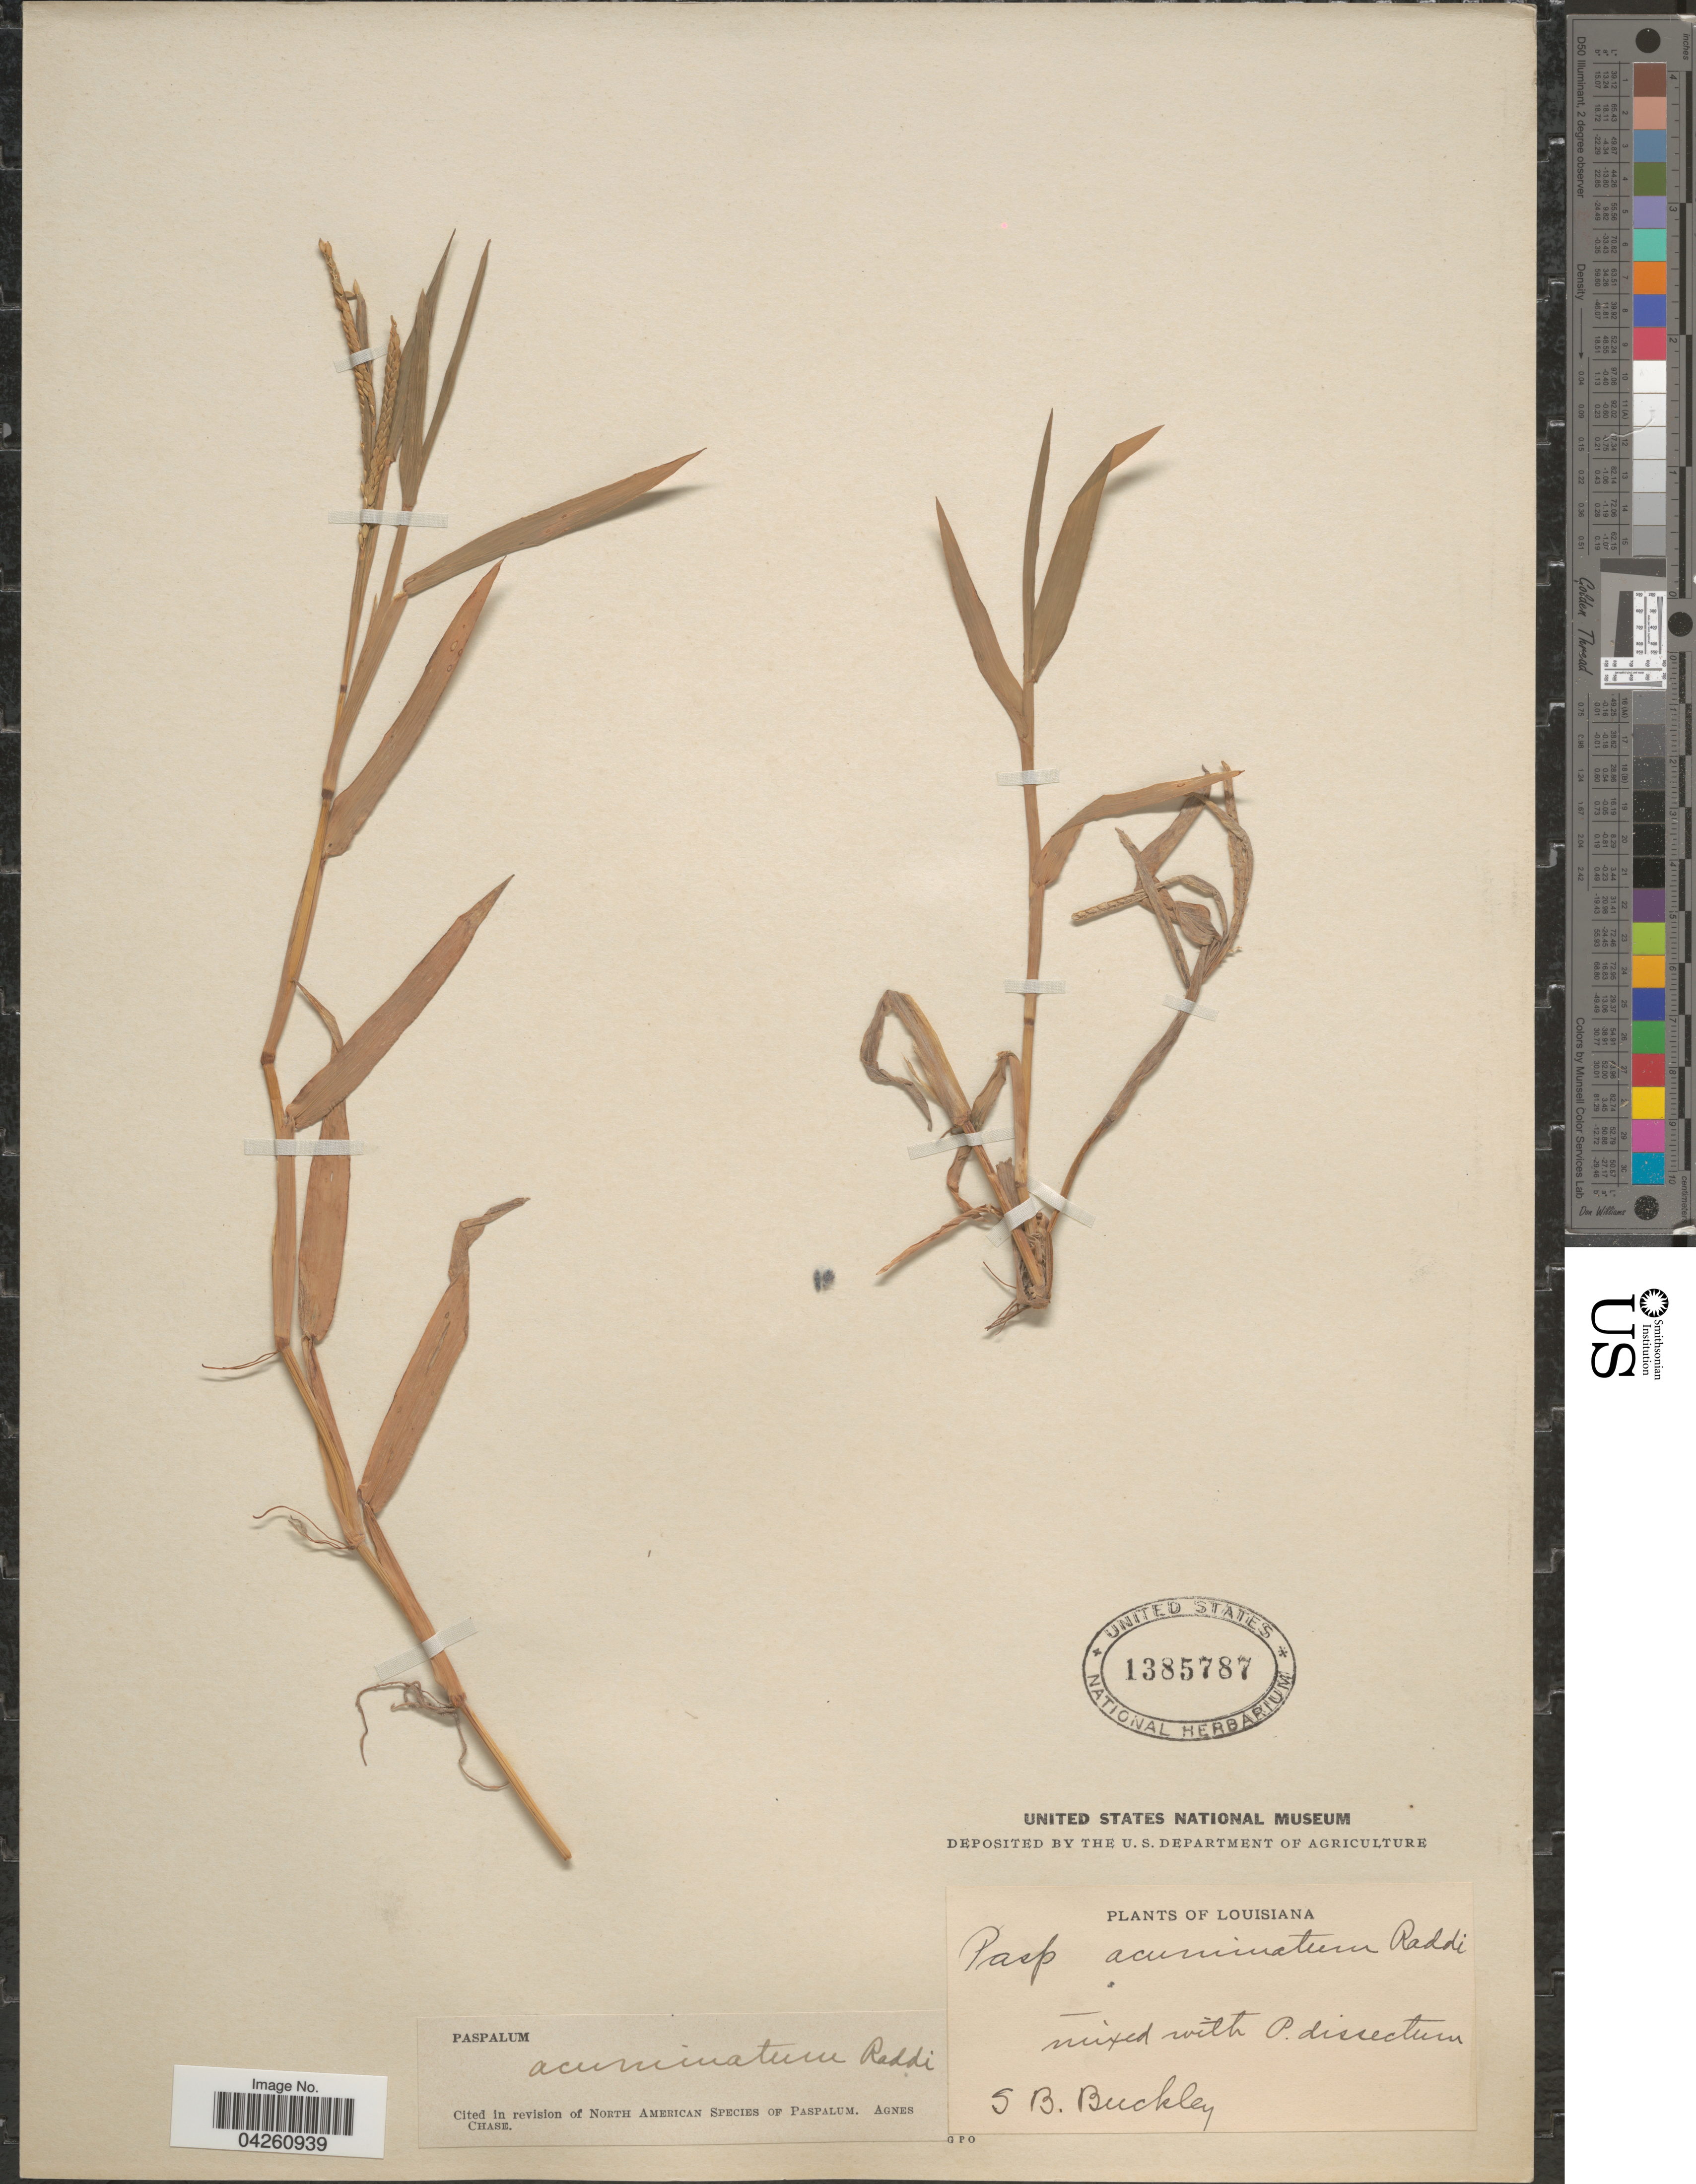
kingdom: Plantae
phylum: Tracheophyta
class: Liliopsida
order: Poales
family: Poaceae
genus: Paspalum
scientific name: Paspalum acuminatum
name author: Raddi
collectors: S. B. Buckley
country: United States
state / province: Louisiana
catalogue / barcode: US 1385787